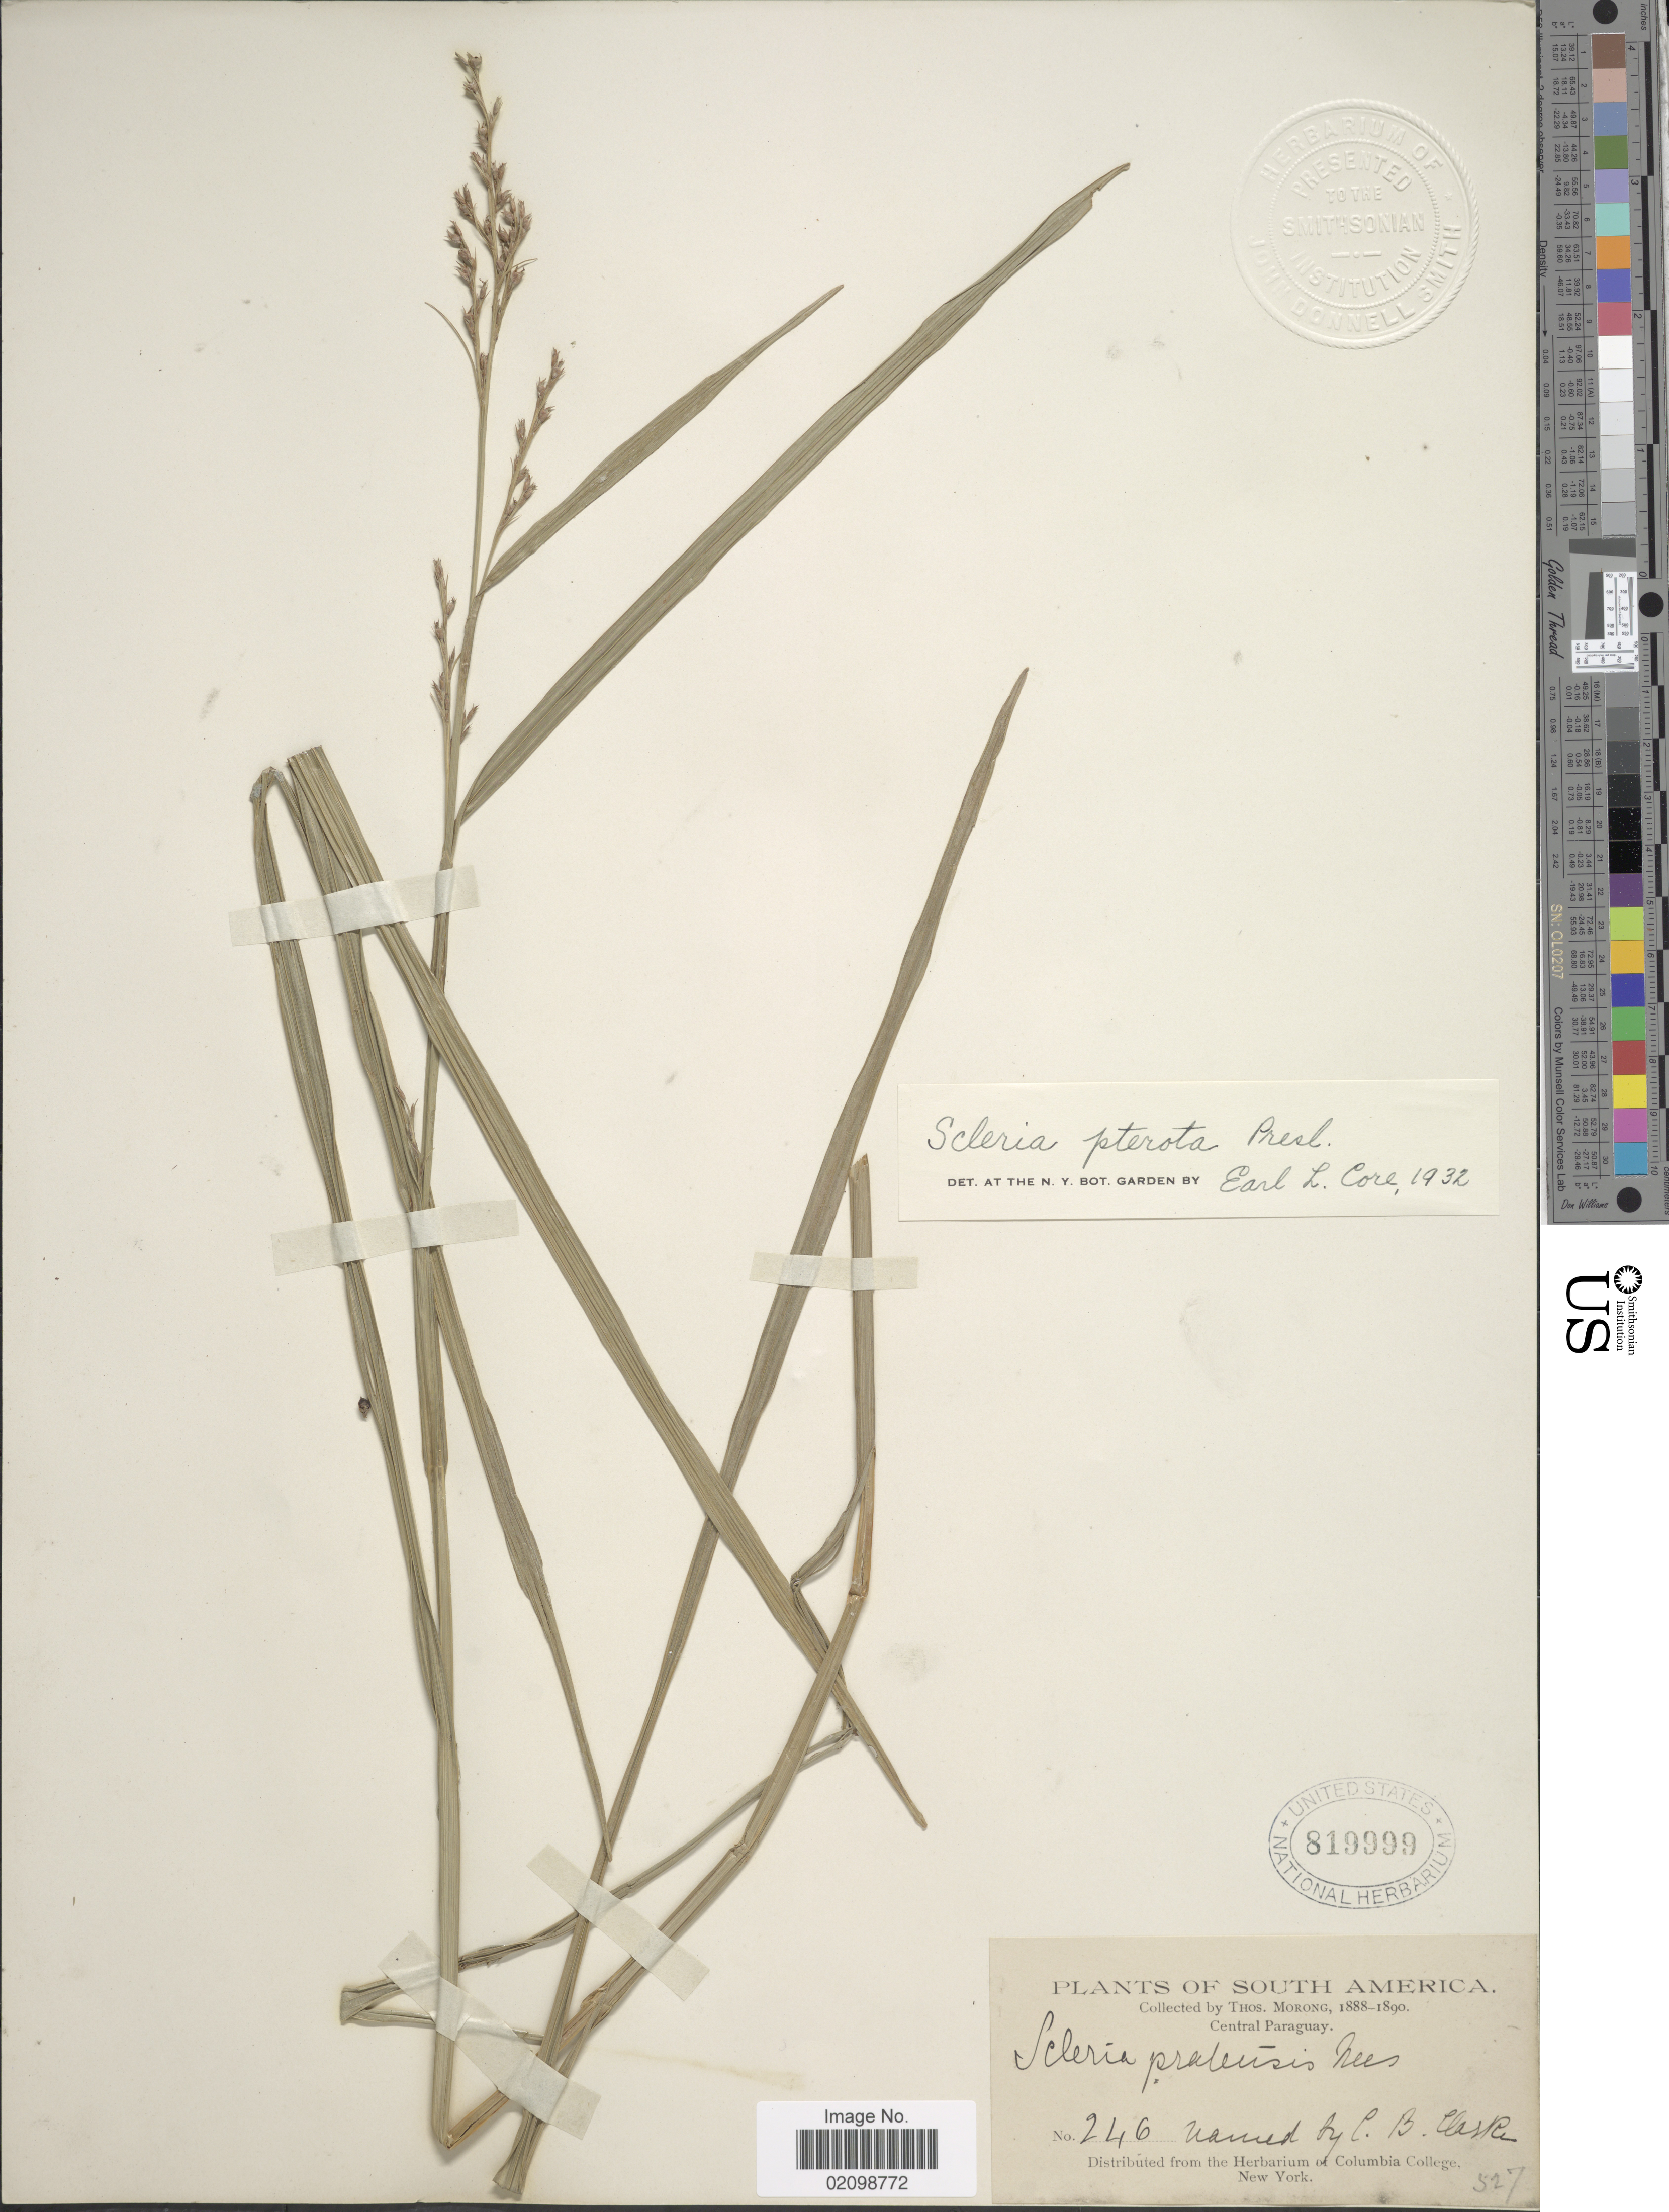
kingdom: Plantae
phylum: Tracheophyta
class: Liliopsida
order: Poales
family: Cyperaceae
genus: Scleria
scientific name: Scleria gaertneri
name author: Raddi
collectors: ex herb. T. Morong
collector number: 246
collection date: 1888/1890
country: Paraguay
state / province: Central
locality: Central Paraguay. South America.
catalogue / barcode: US 819999